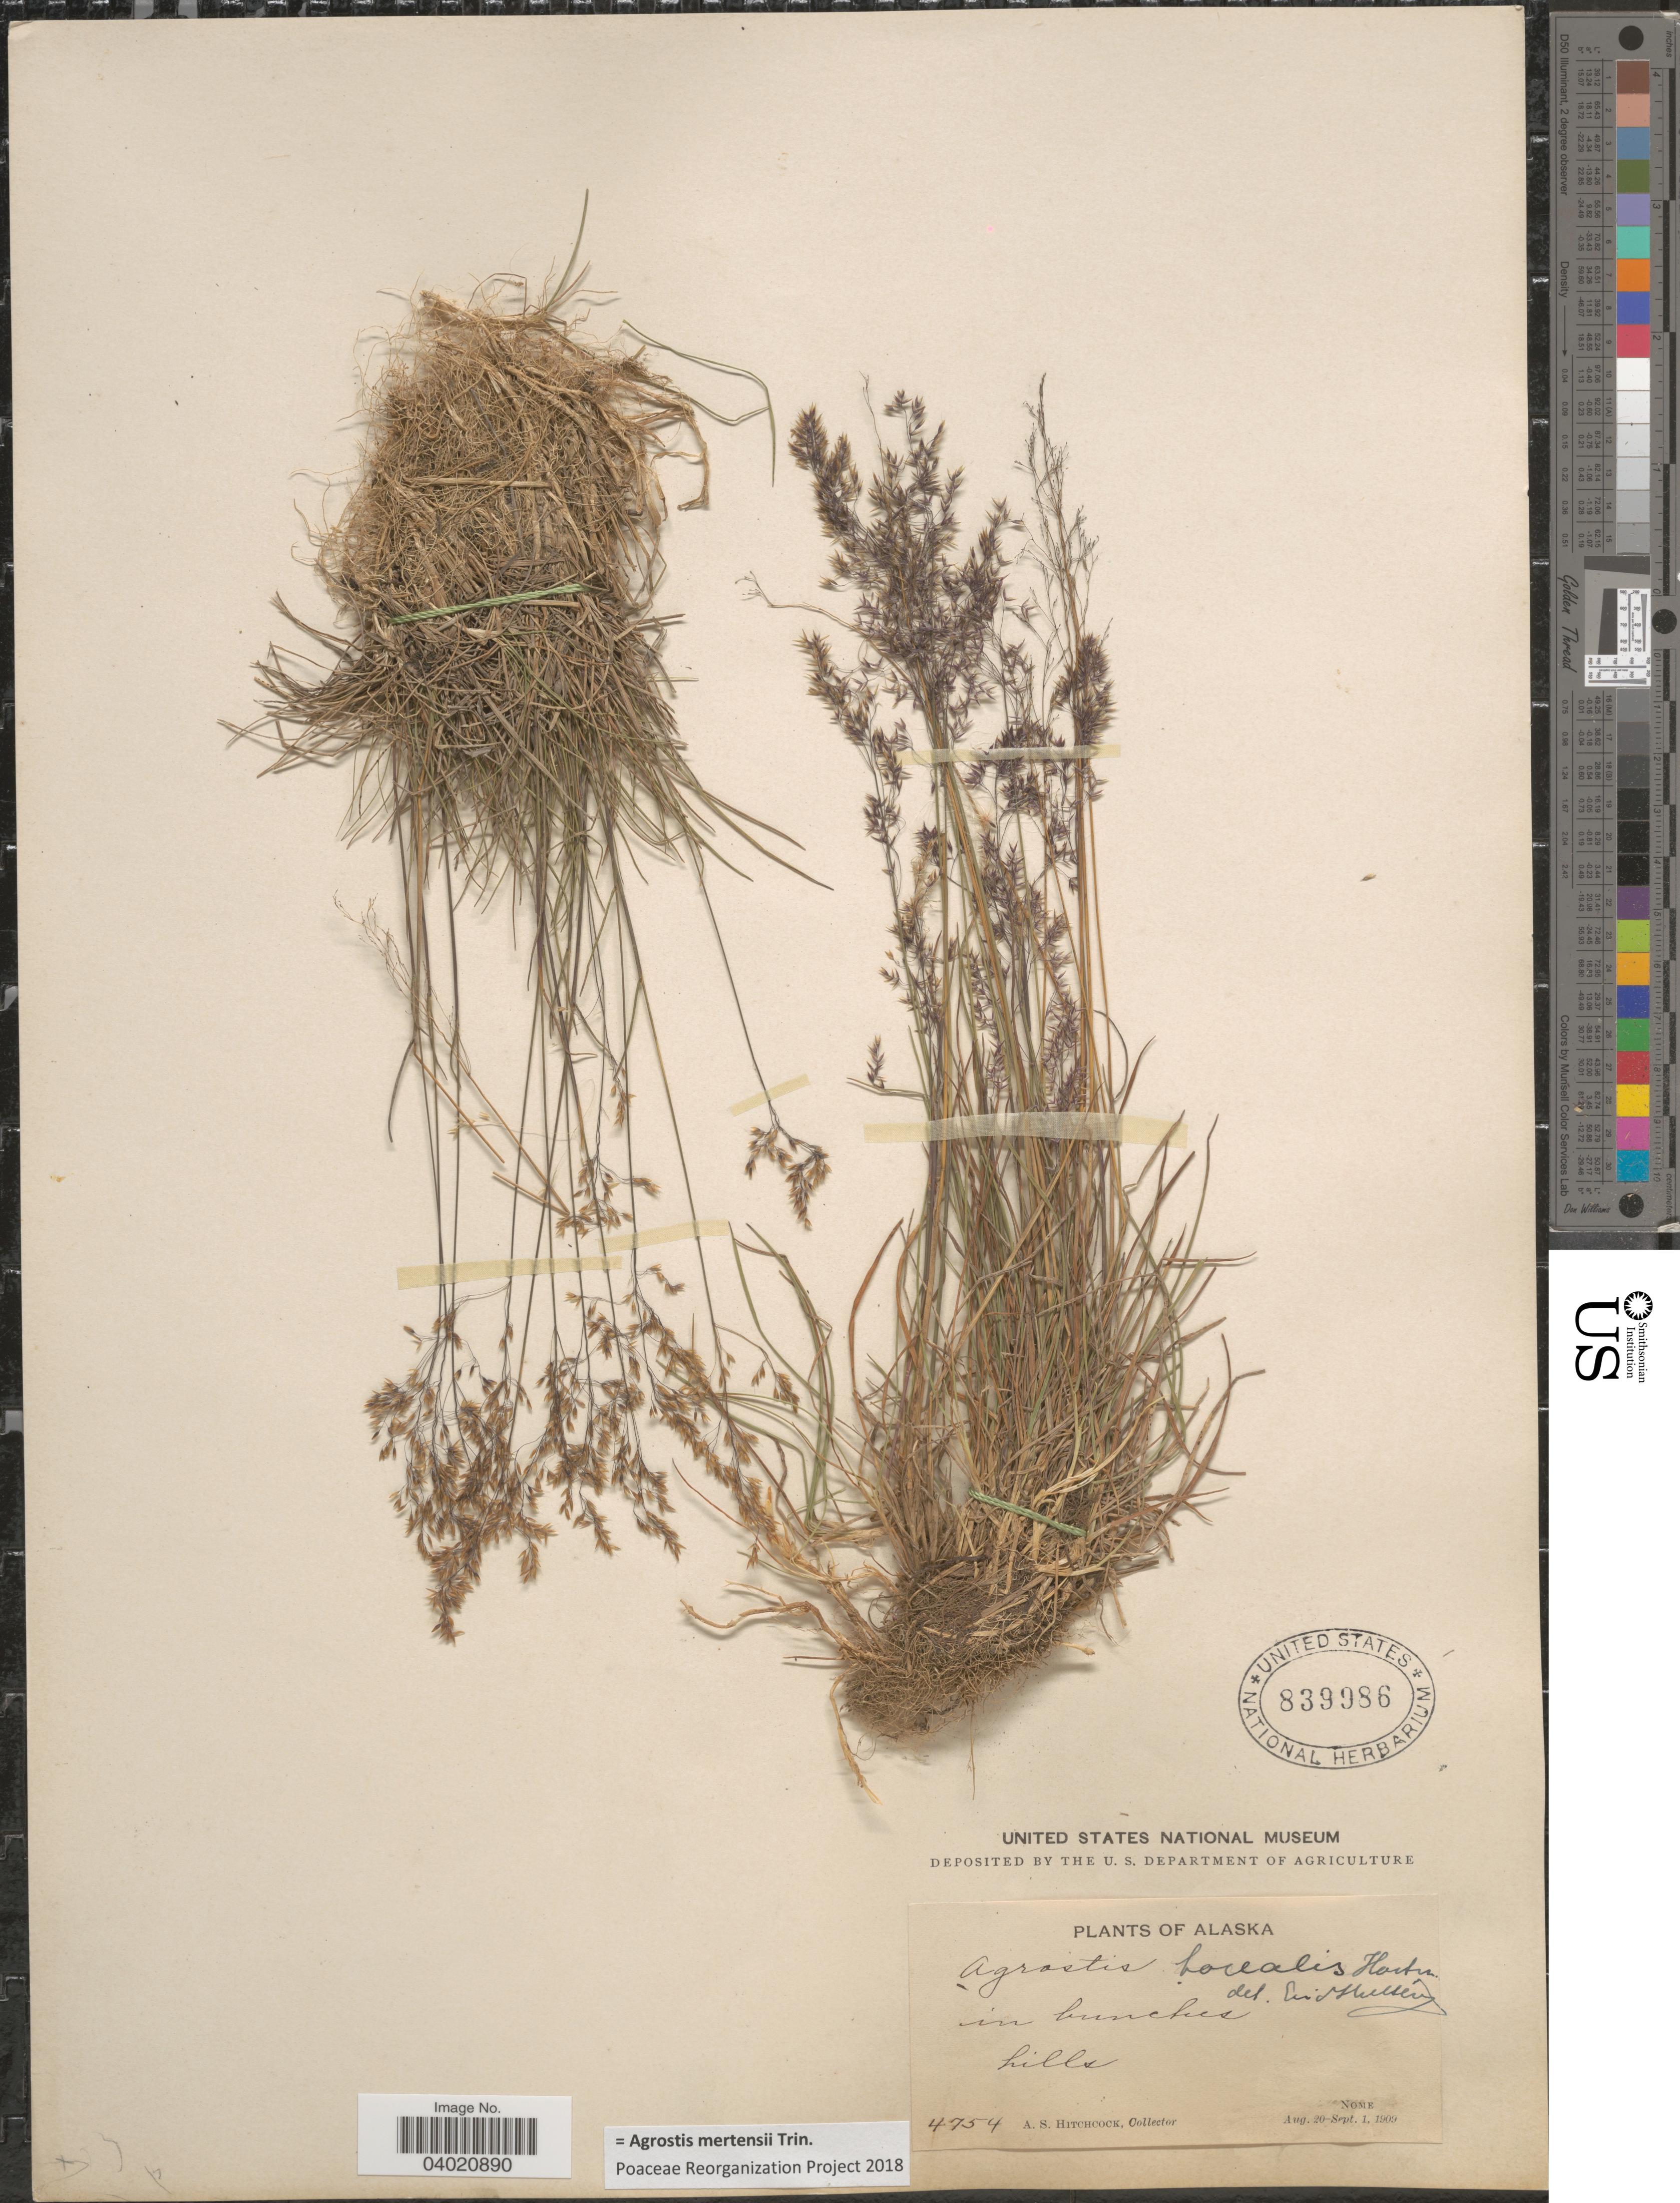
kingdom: Plantae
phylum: Tracheophyta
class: Liliopsida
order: Poales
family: Poaceae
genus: Agrostis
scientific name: Agrostis mertensii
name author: Trin.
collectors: A. S. Hitchcock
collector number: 4754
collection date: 1909-08-20/1909-09-01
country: United States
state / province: Alaska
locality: Nome.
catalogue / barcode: US 839986